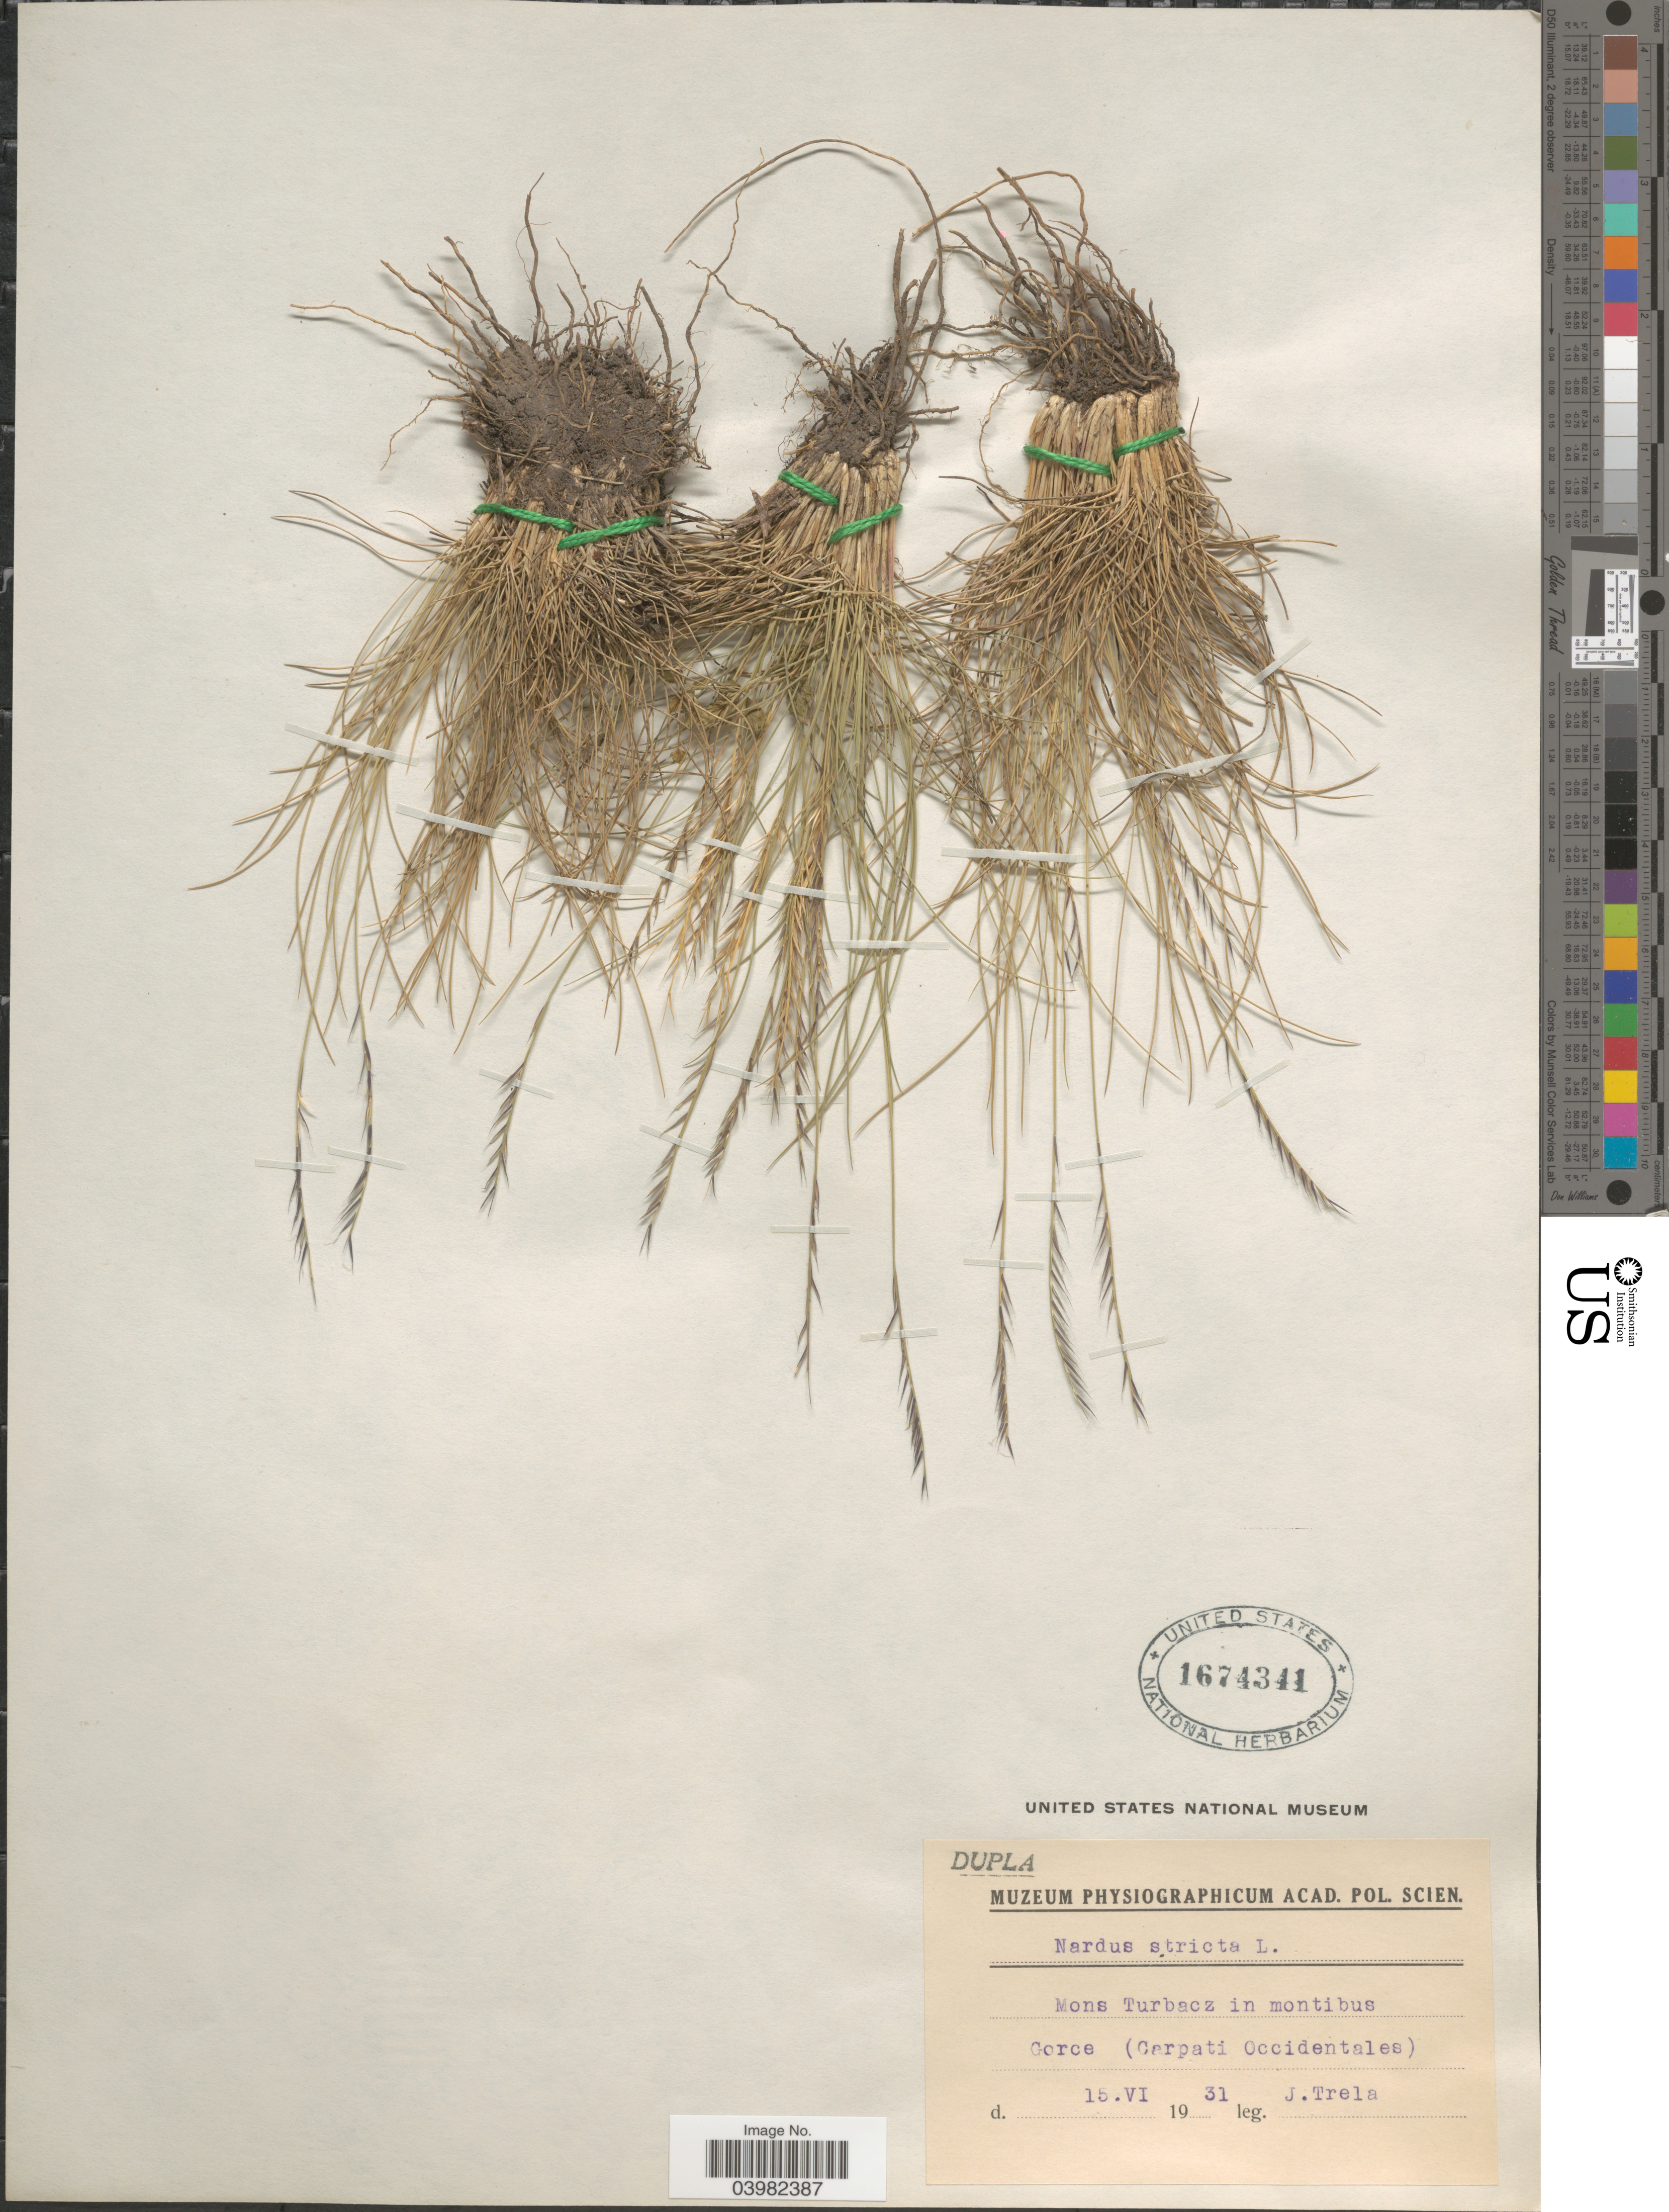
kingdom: Plantae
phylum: Tracheophyta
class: Liliopsida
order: Poales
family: Poaceae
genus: Nardus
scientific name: Nardus stricta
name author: L.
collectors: J. Trela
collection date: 1931-06-15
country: Poland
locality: Mons Turbacz in montibus Gorce (Carpati Occidentalis).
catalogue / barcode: US 1674341